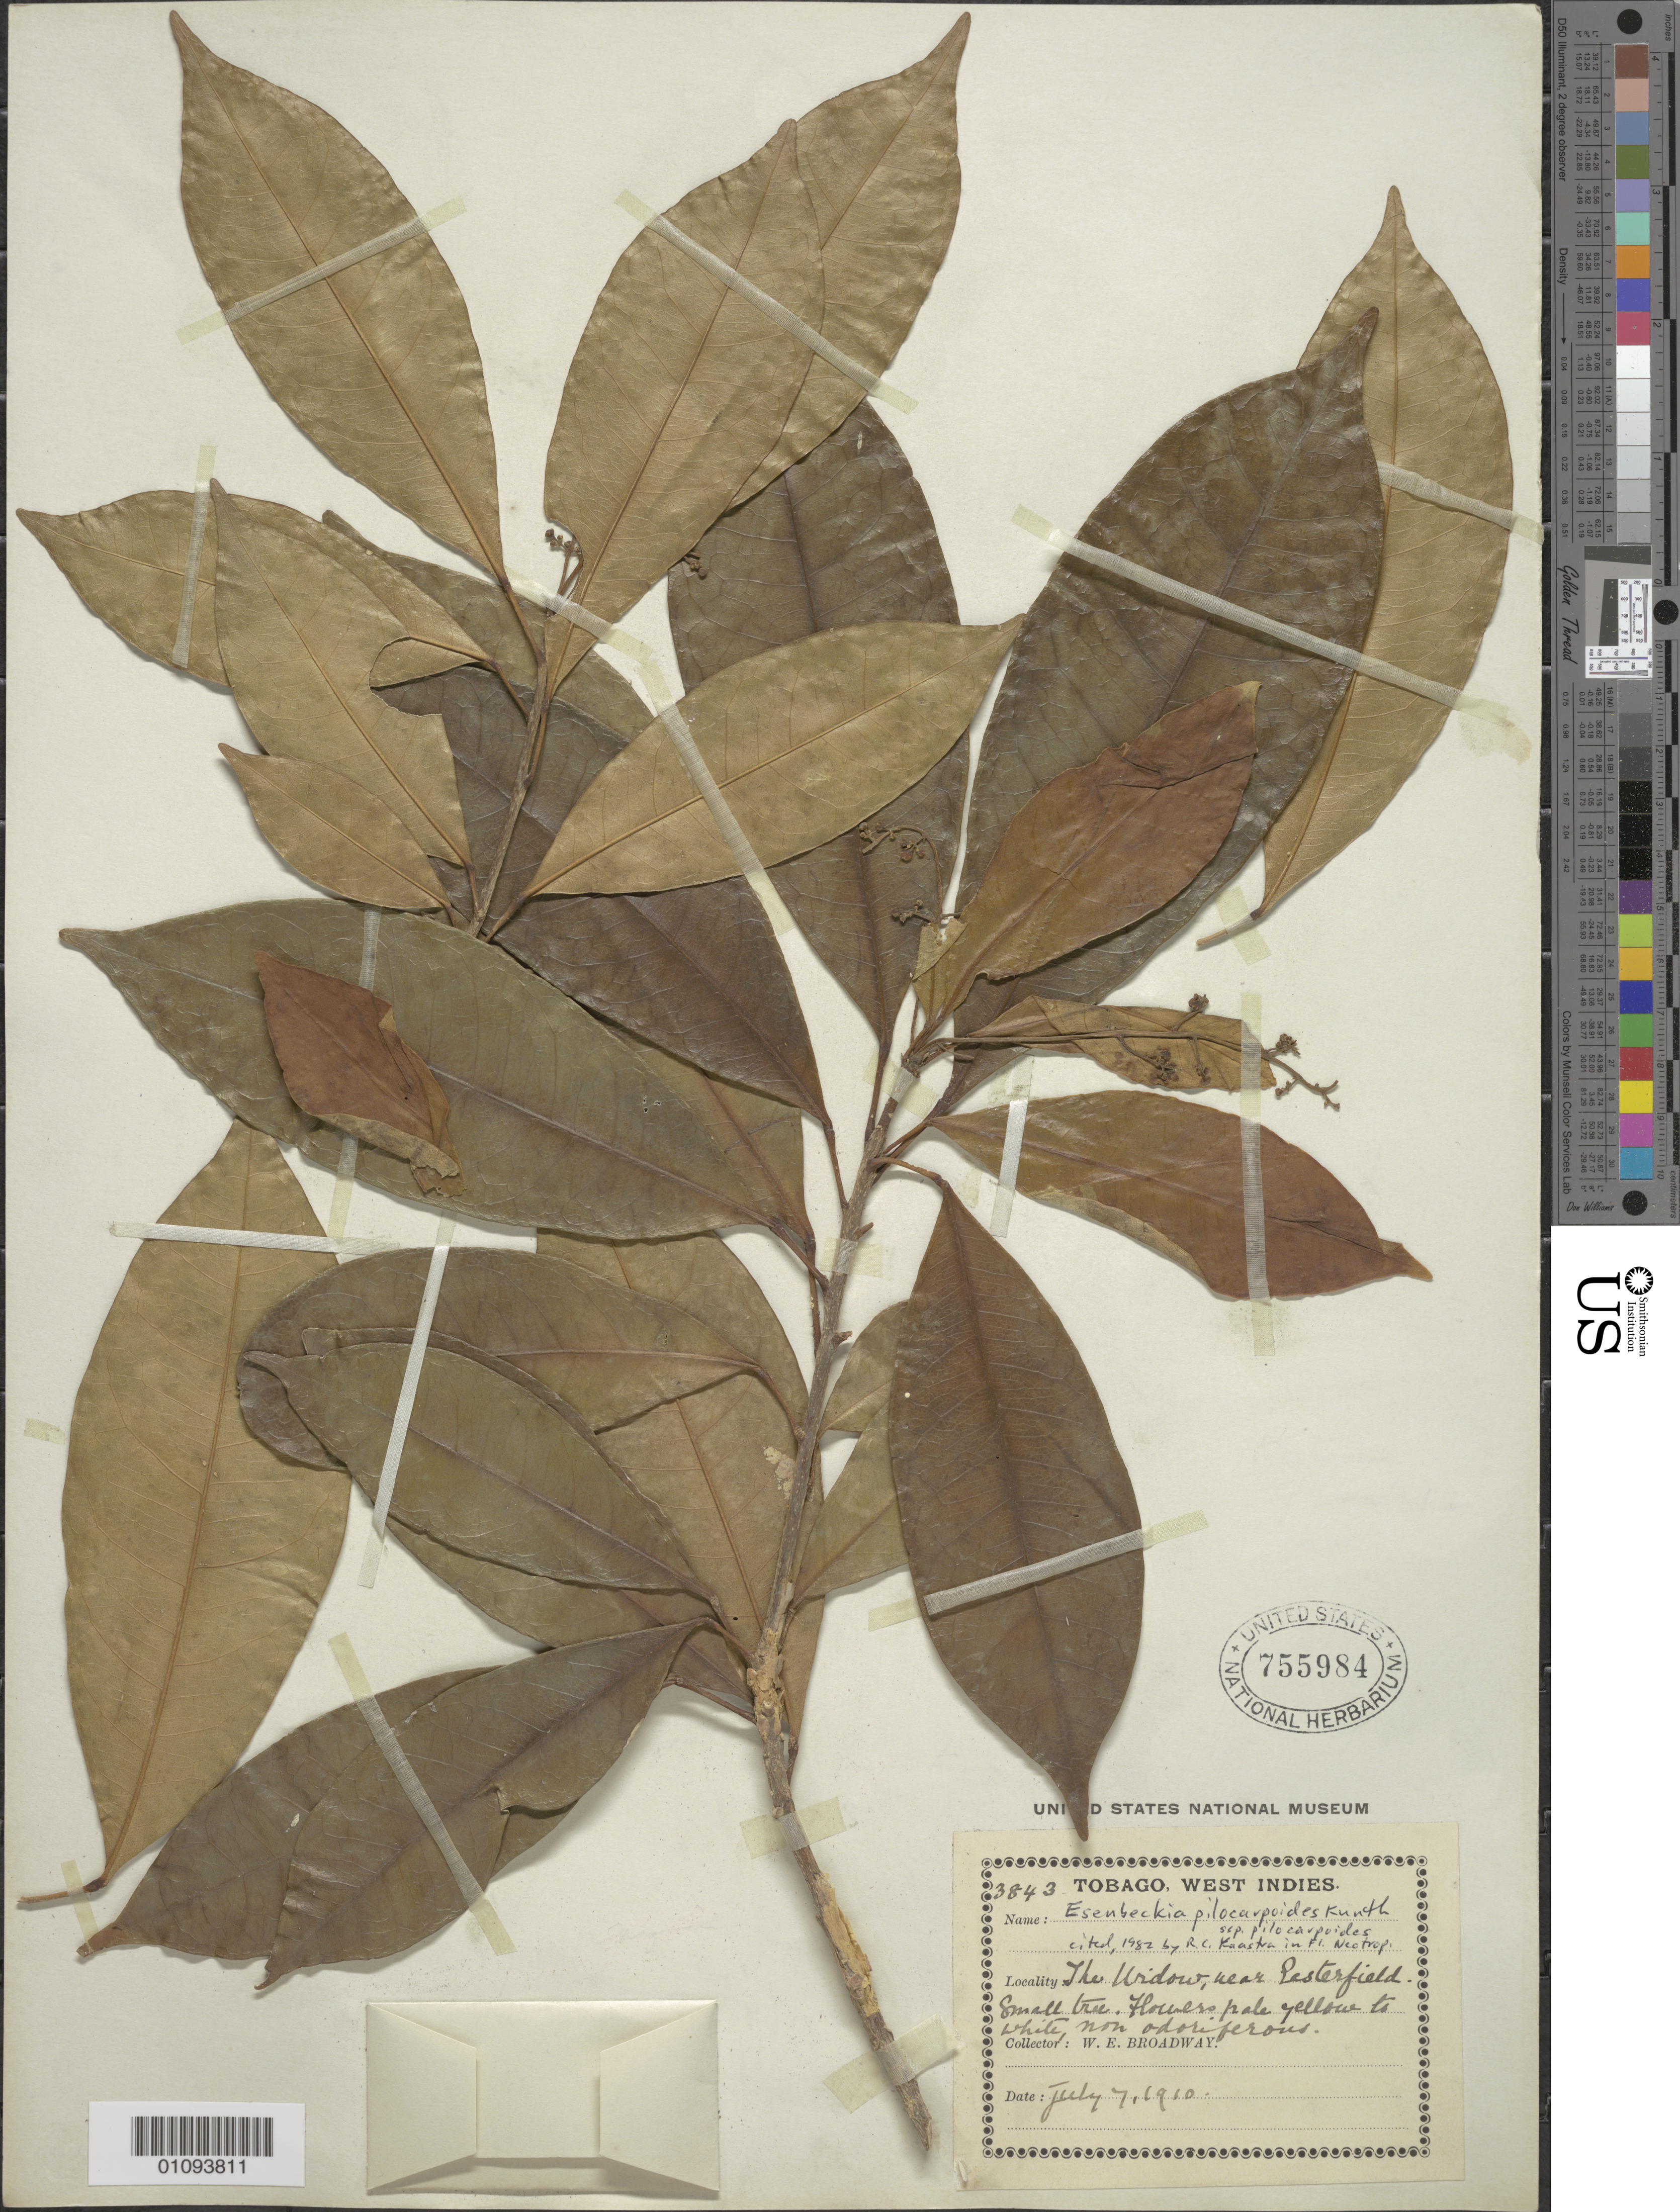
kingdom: Plantae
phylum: Tracheophyta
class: Magnoliopsida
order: Sapindales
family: Rutaceae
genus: Esenbeckia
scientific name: Esenbeckia pilocarpoides subsp. pilocarpoides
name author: Kunth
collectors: W. E. Broadway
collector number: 3843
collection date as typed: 07 Jul 1910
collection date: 1910-07-07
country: Trinidad and Tobago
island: Tobago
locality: Near Pesterfield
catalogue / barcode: US 755984